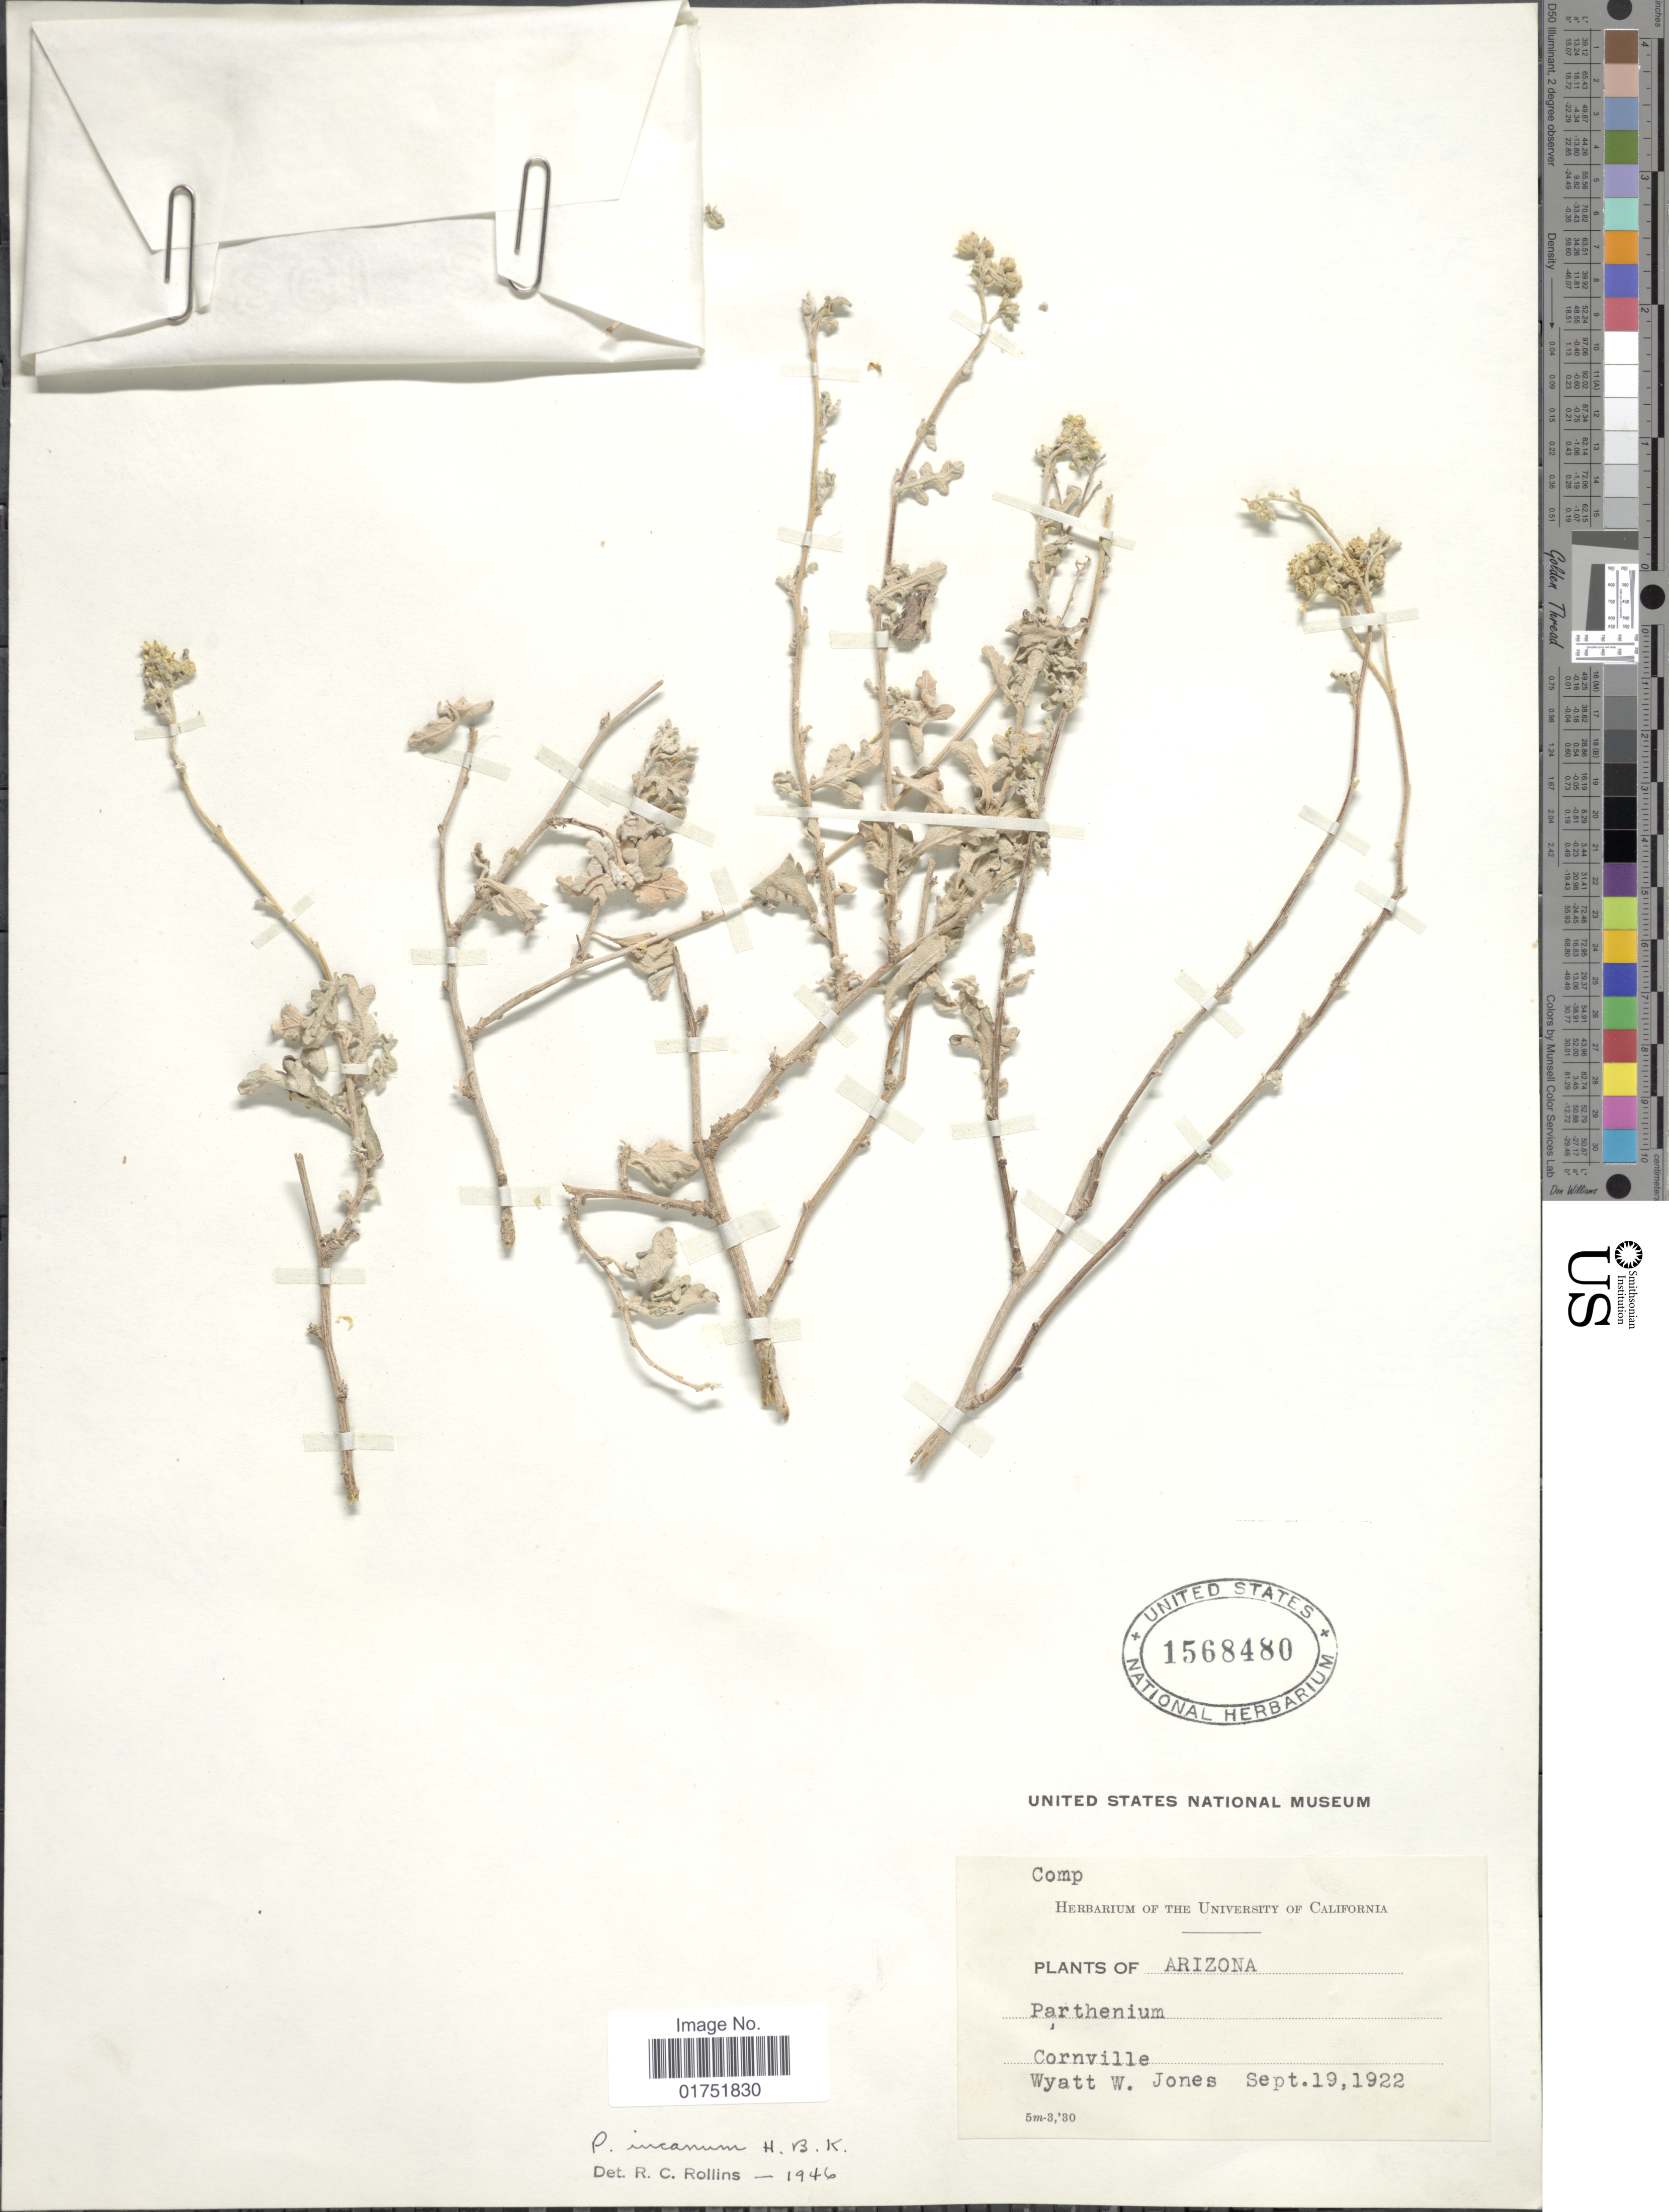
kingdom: Plantae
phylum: Tracheophyta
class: Magnoliopsida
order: Asterales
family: Asteraceae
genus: Parthenium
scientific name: Parthenium incanum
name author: Kunth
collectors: W. W. Jones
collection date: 1922-09-19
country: United States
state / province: Arizona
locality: Cornville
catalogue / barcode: US 1568480